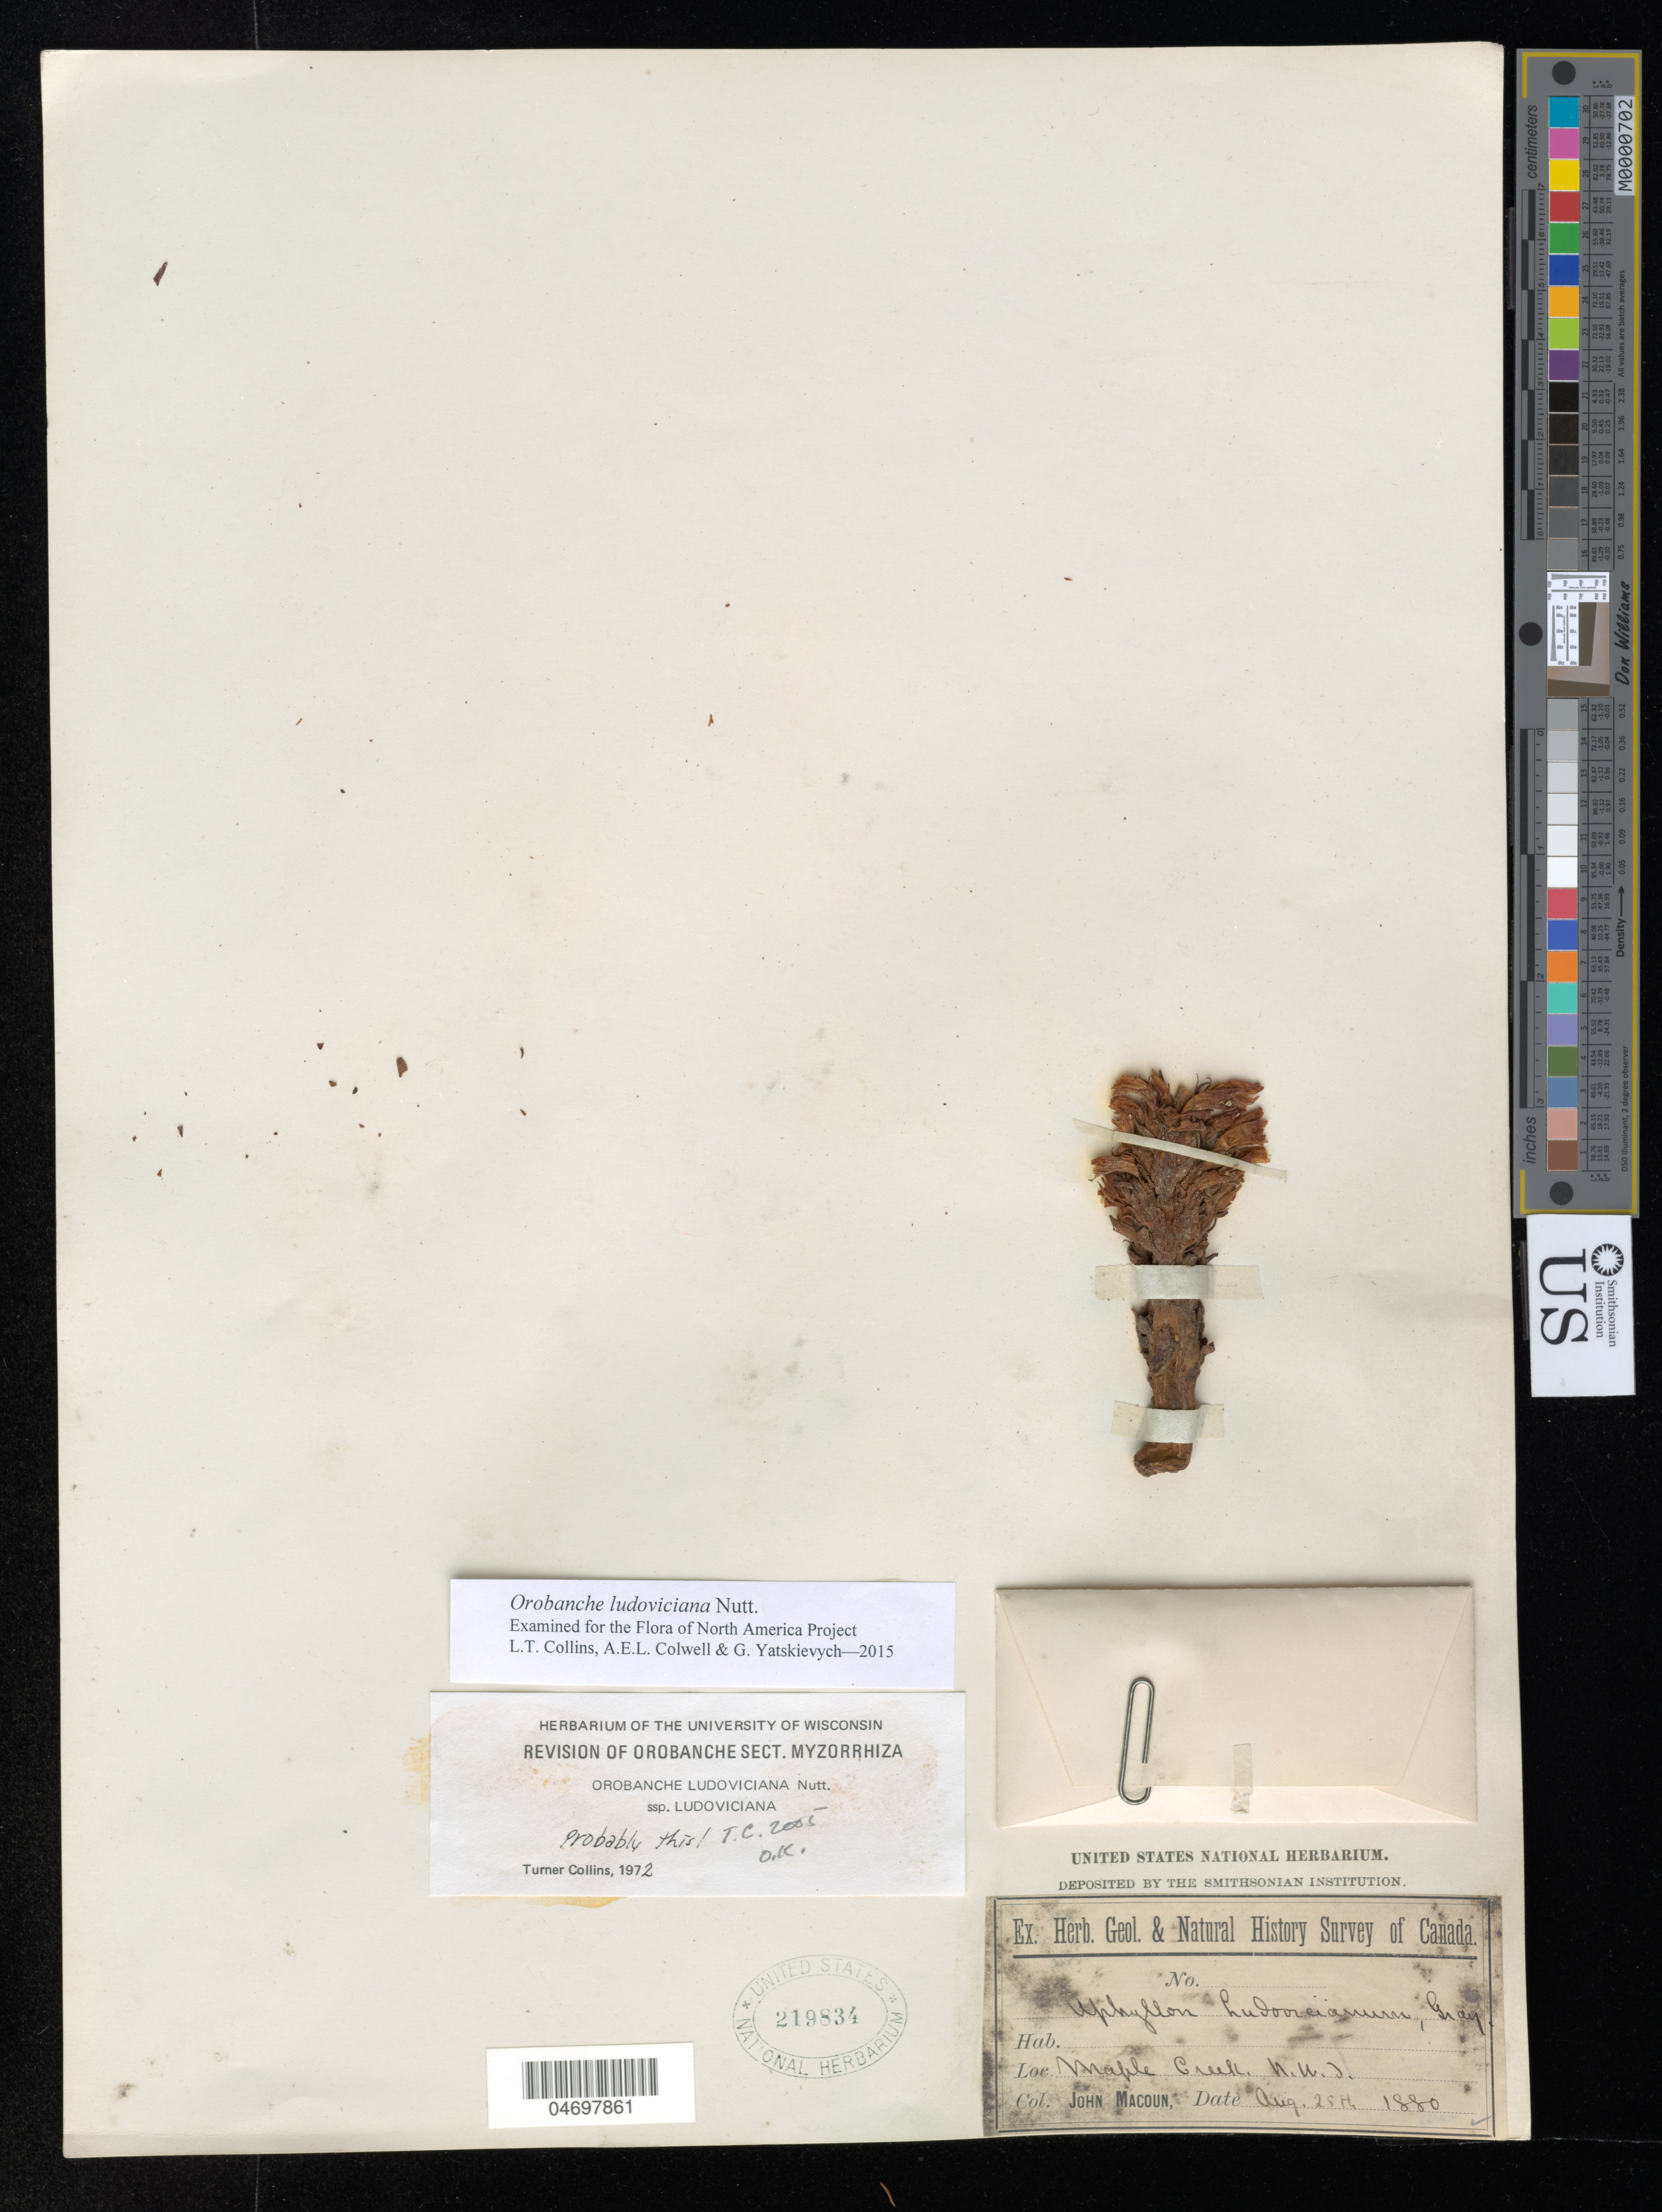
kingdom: Plantae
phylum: Tracheophyta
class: Magnoliopsida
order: Lamiales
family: Orobanchaceae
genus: Orobanche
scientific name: Orobanche ludoviciana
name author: Nutt.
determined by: Collins, L. T.; Colwell, A. E.; Yatskievych, G. A.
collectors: J. Macoun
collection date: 1880-08-25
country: Canada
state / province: Alberta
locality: Maple Creek, N.W.T.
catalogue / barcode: US 219834